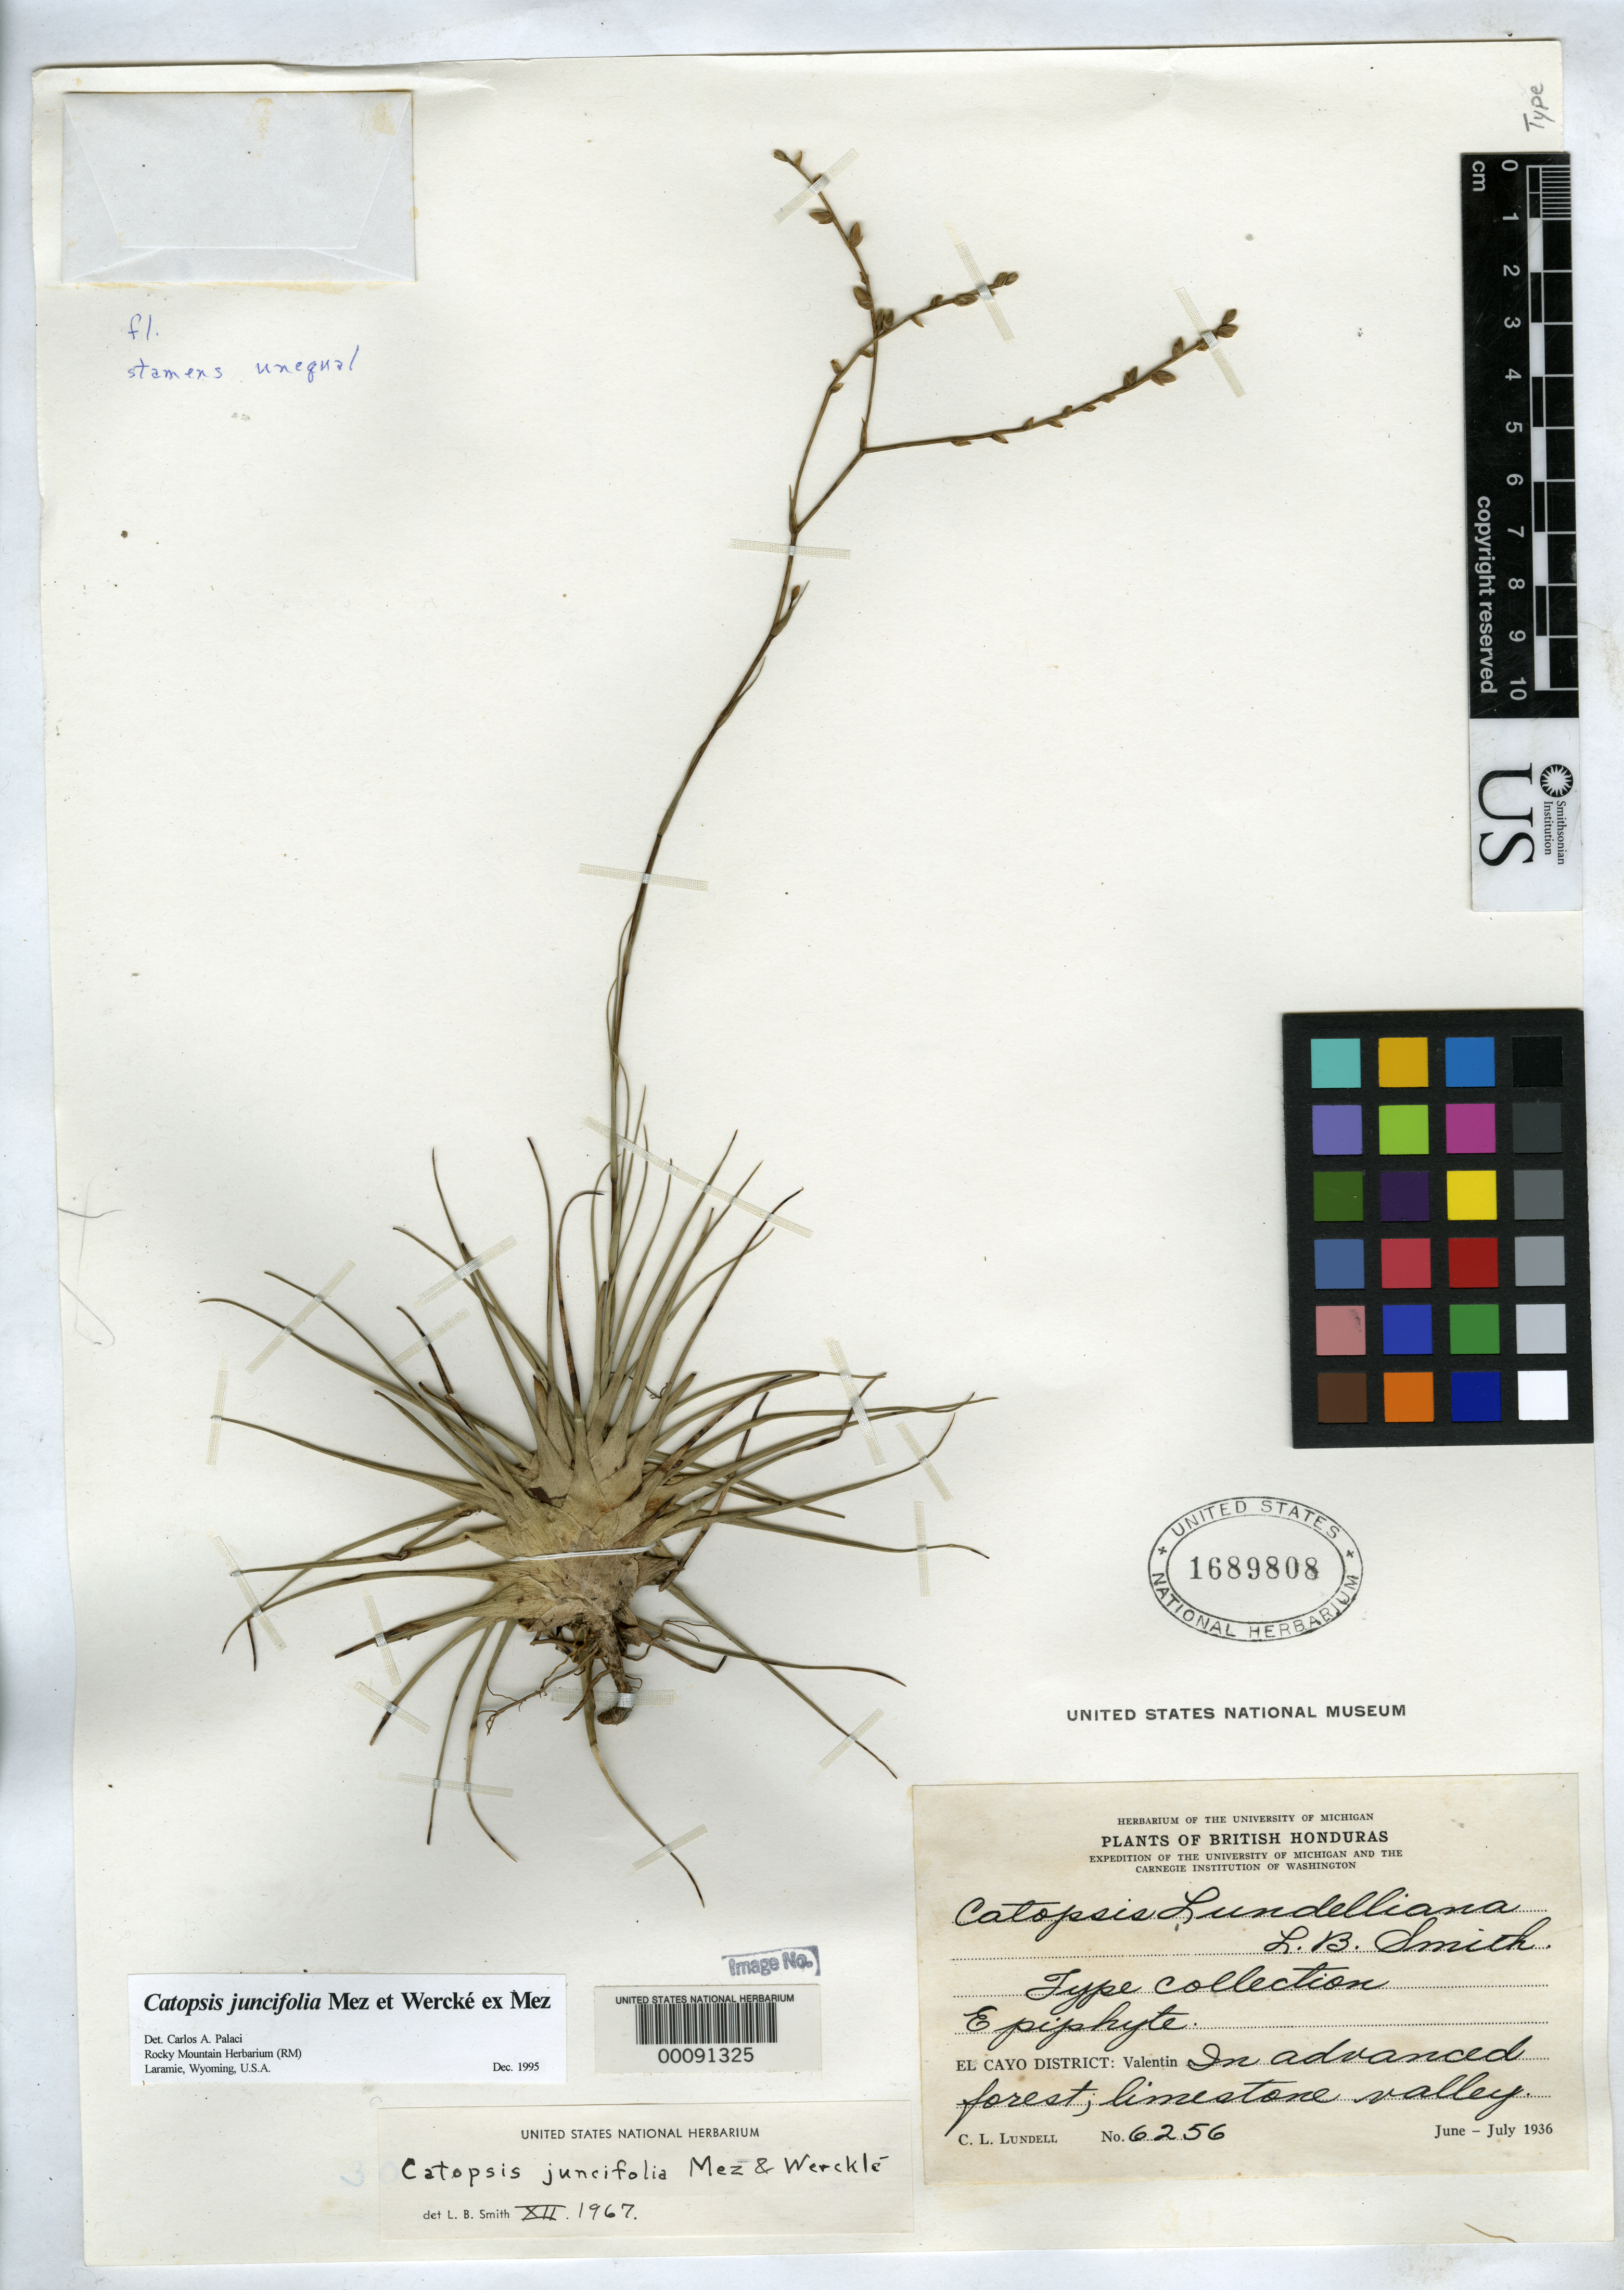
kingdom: Plantae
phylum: Tracheophyta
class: Liliopsida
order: Poales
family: Bromeliaceae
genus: Catopsis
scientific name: Catopsis lundelliana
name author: L.B. Sm.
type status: Isotype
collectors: C. L. Lundell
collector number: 6256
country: Belize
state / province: Cayo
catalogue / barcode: US 1689808